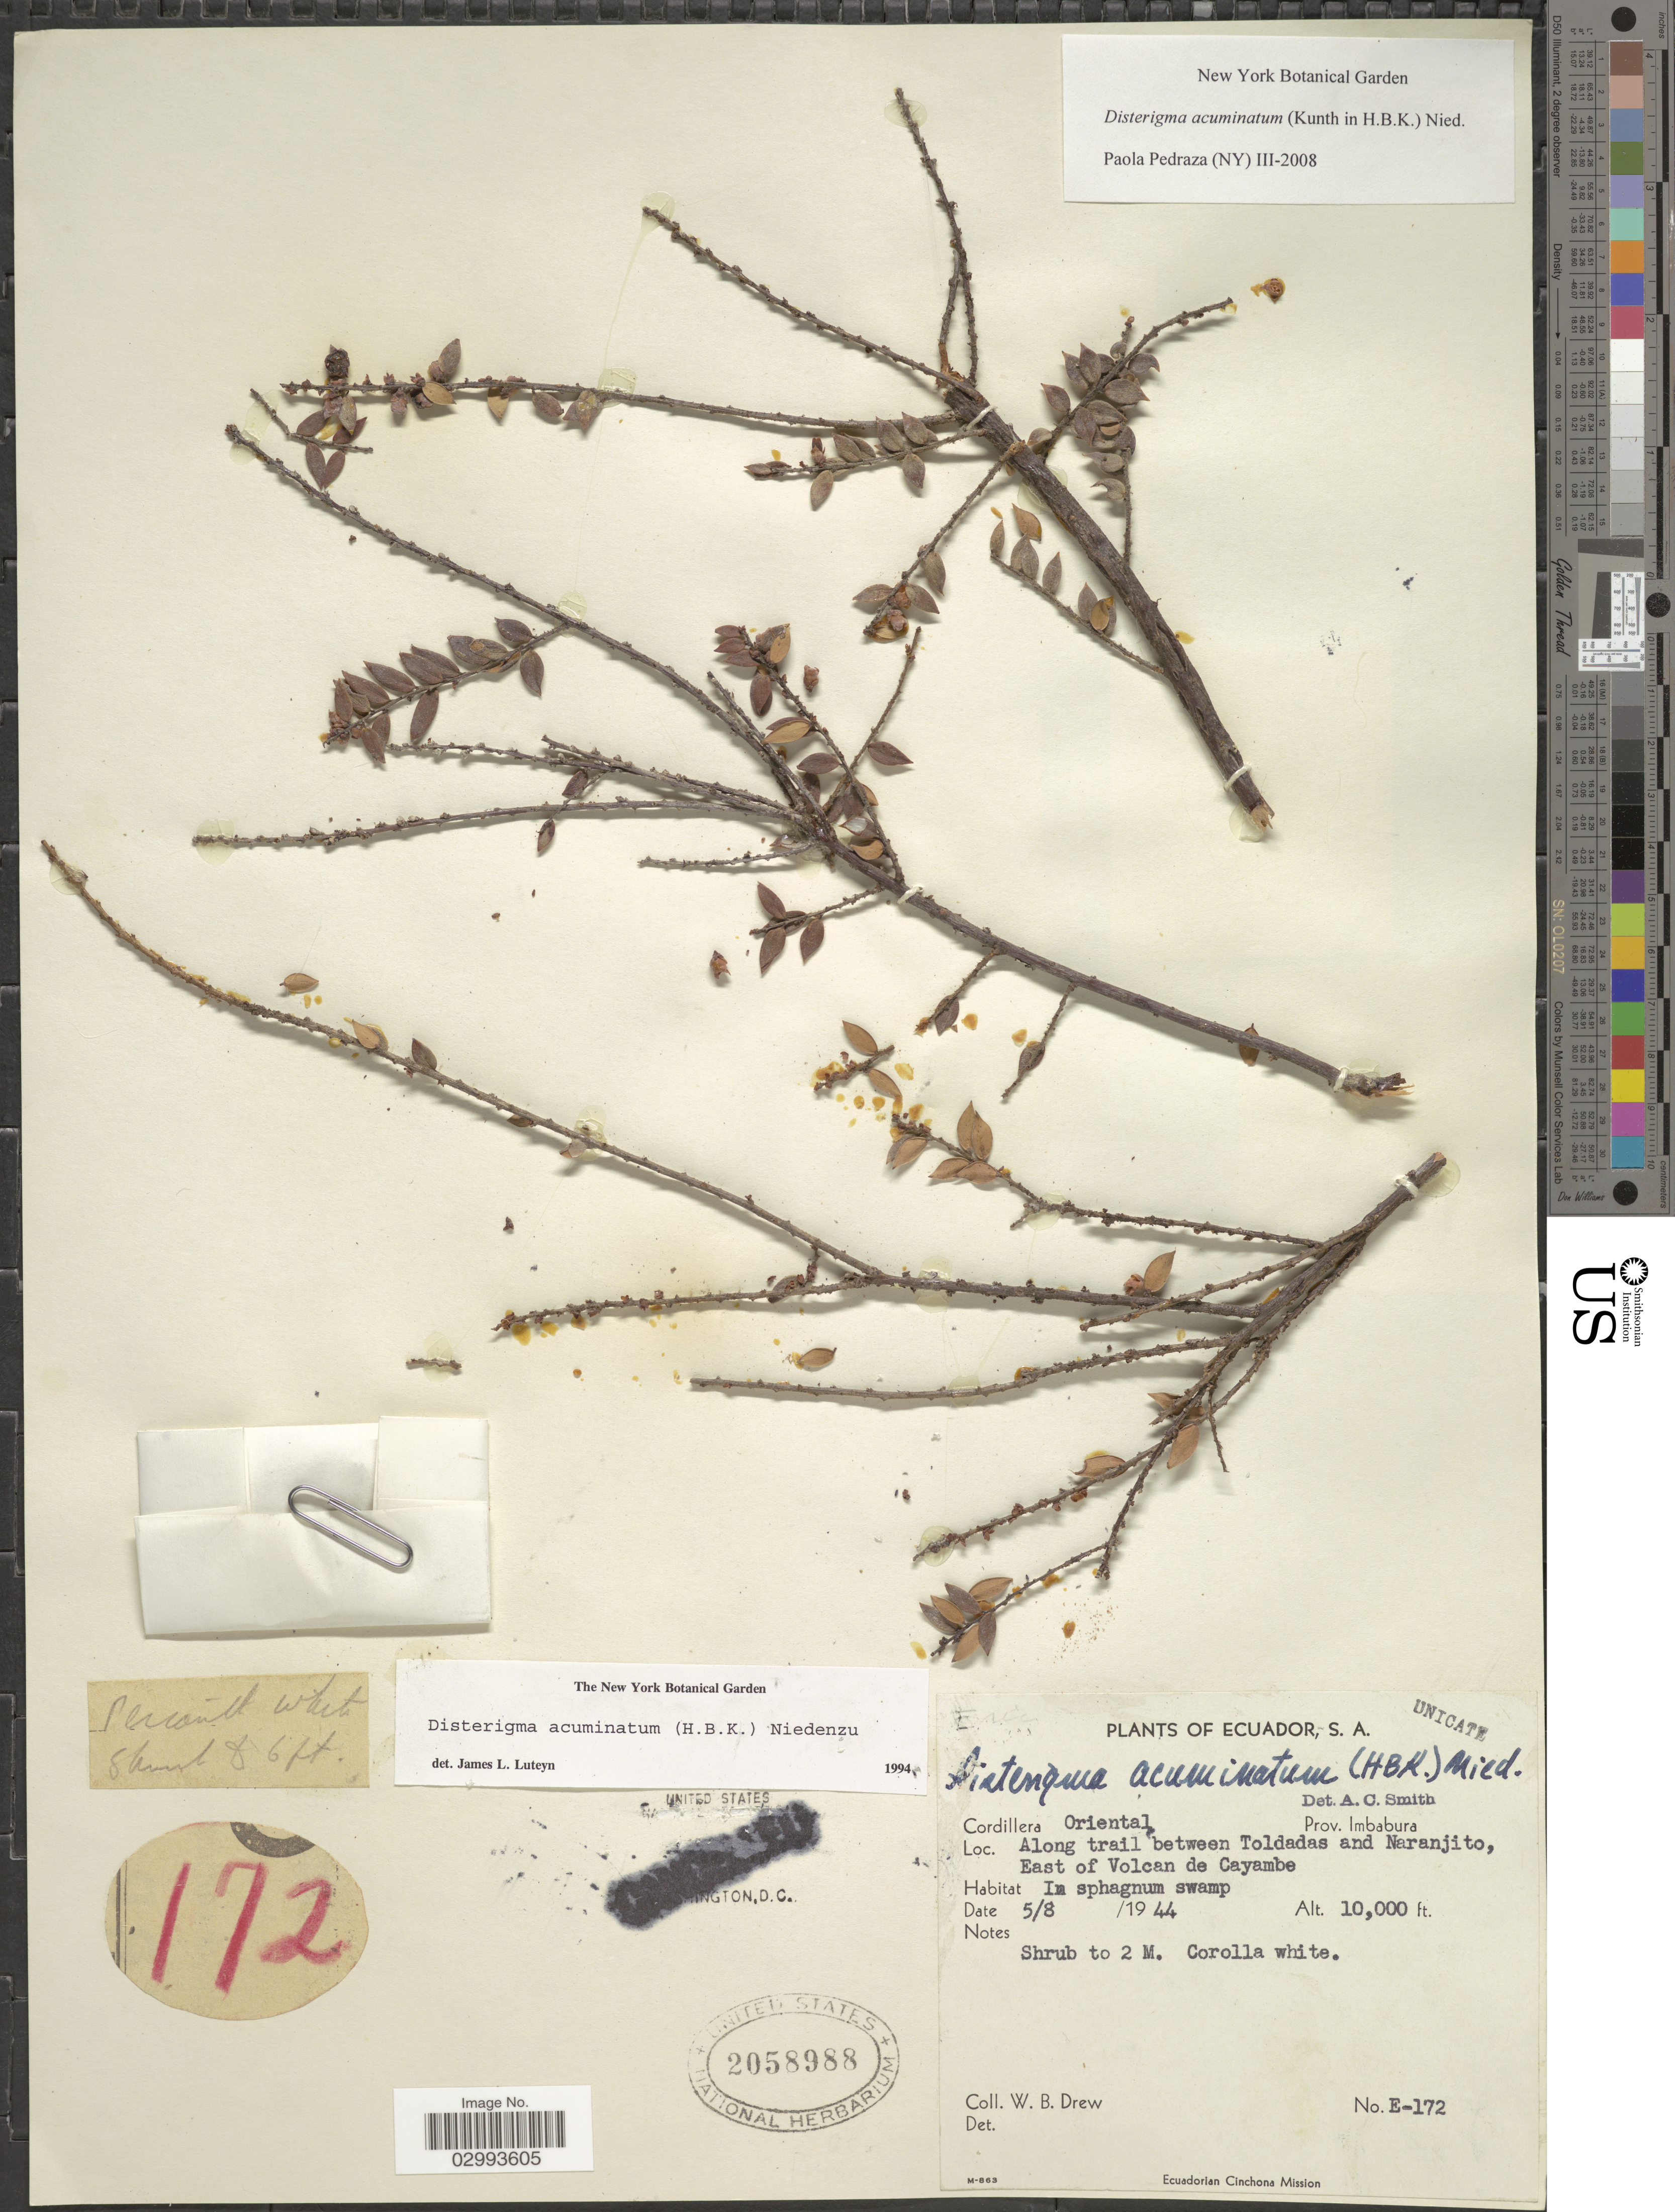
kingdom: Plantae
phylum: Tracheophyta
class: Magnoliopsida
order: Ericales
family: Ericaceae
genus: Disterigma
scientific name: Disterigma acuminatum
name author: (Kunth) Nied.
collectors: W. B. Drew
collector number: E-172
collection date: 1944-08-05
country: Ecuador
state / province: Imbabura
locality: Cordillera Oriental. Along trail between Toldadas and Naranjito, East of Volcan de Cayambe. In sphagnum swamp.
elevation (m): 3048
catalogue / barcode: US 2058988